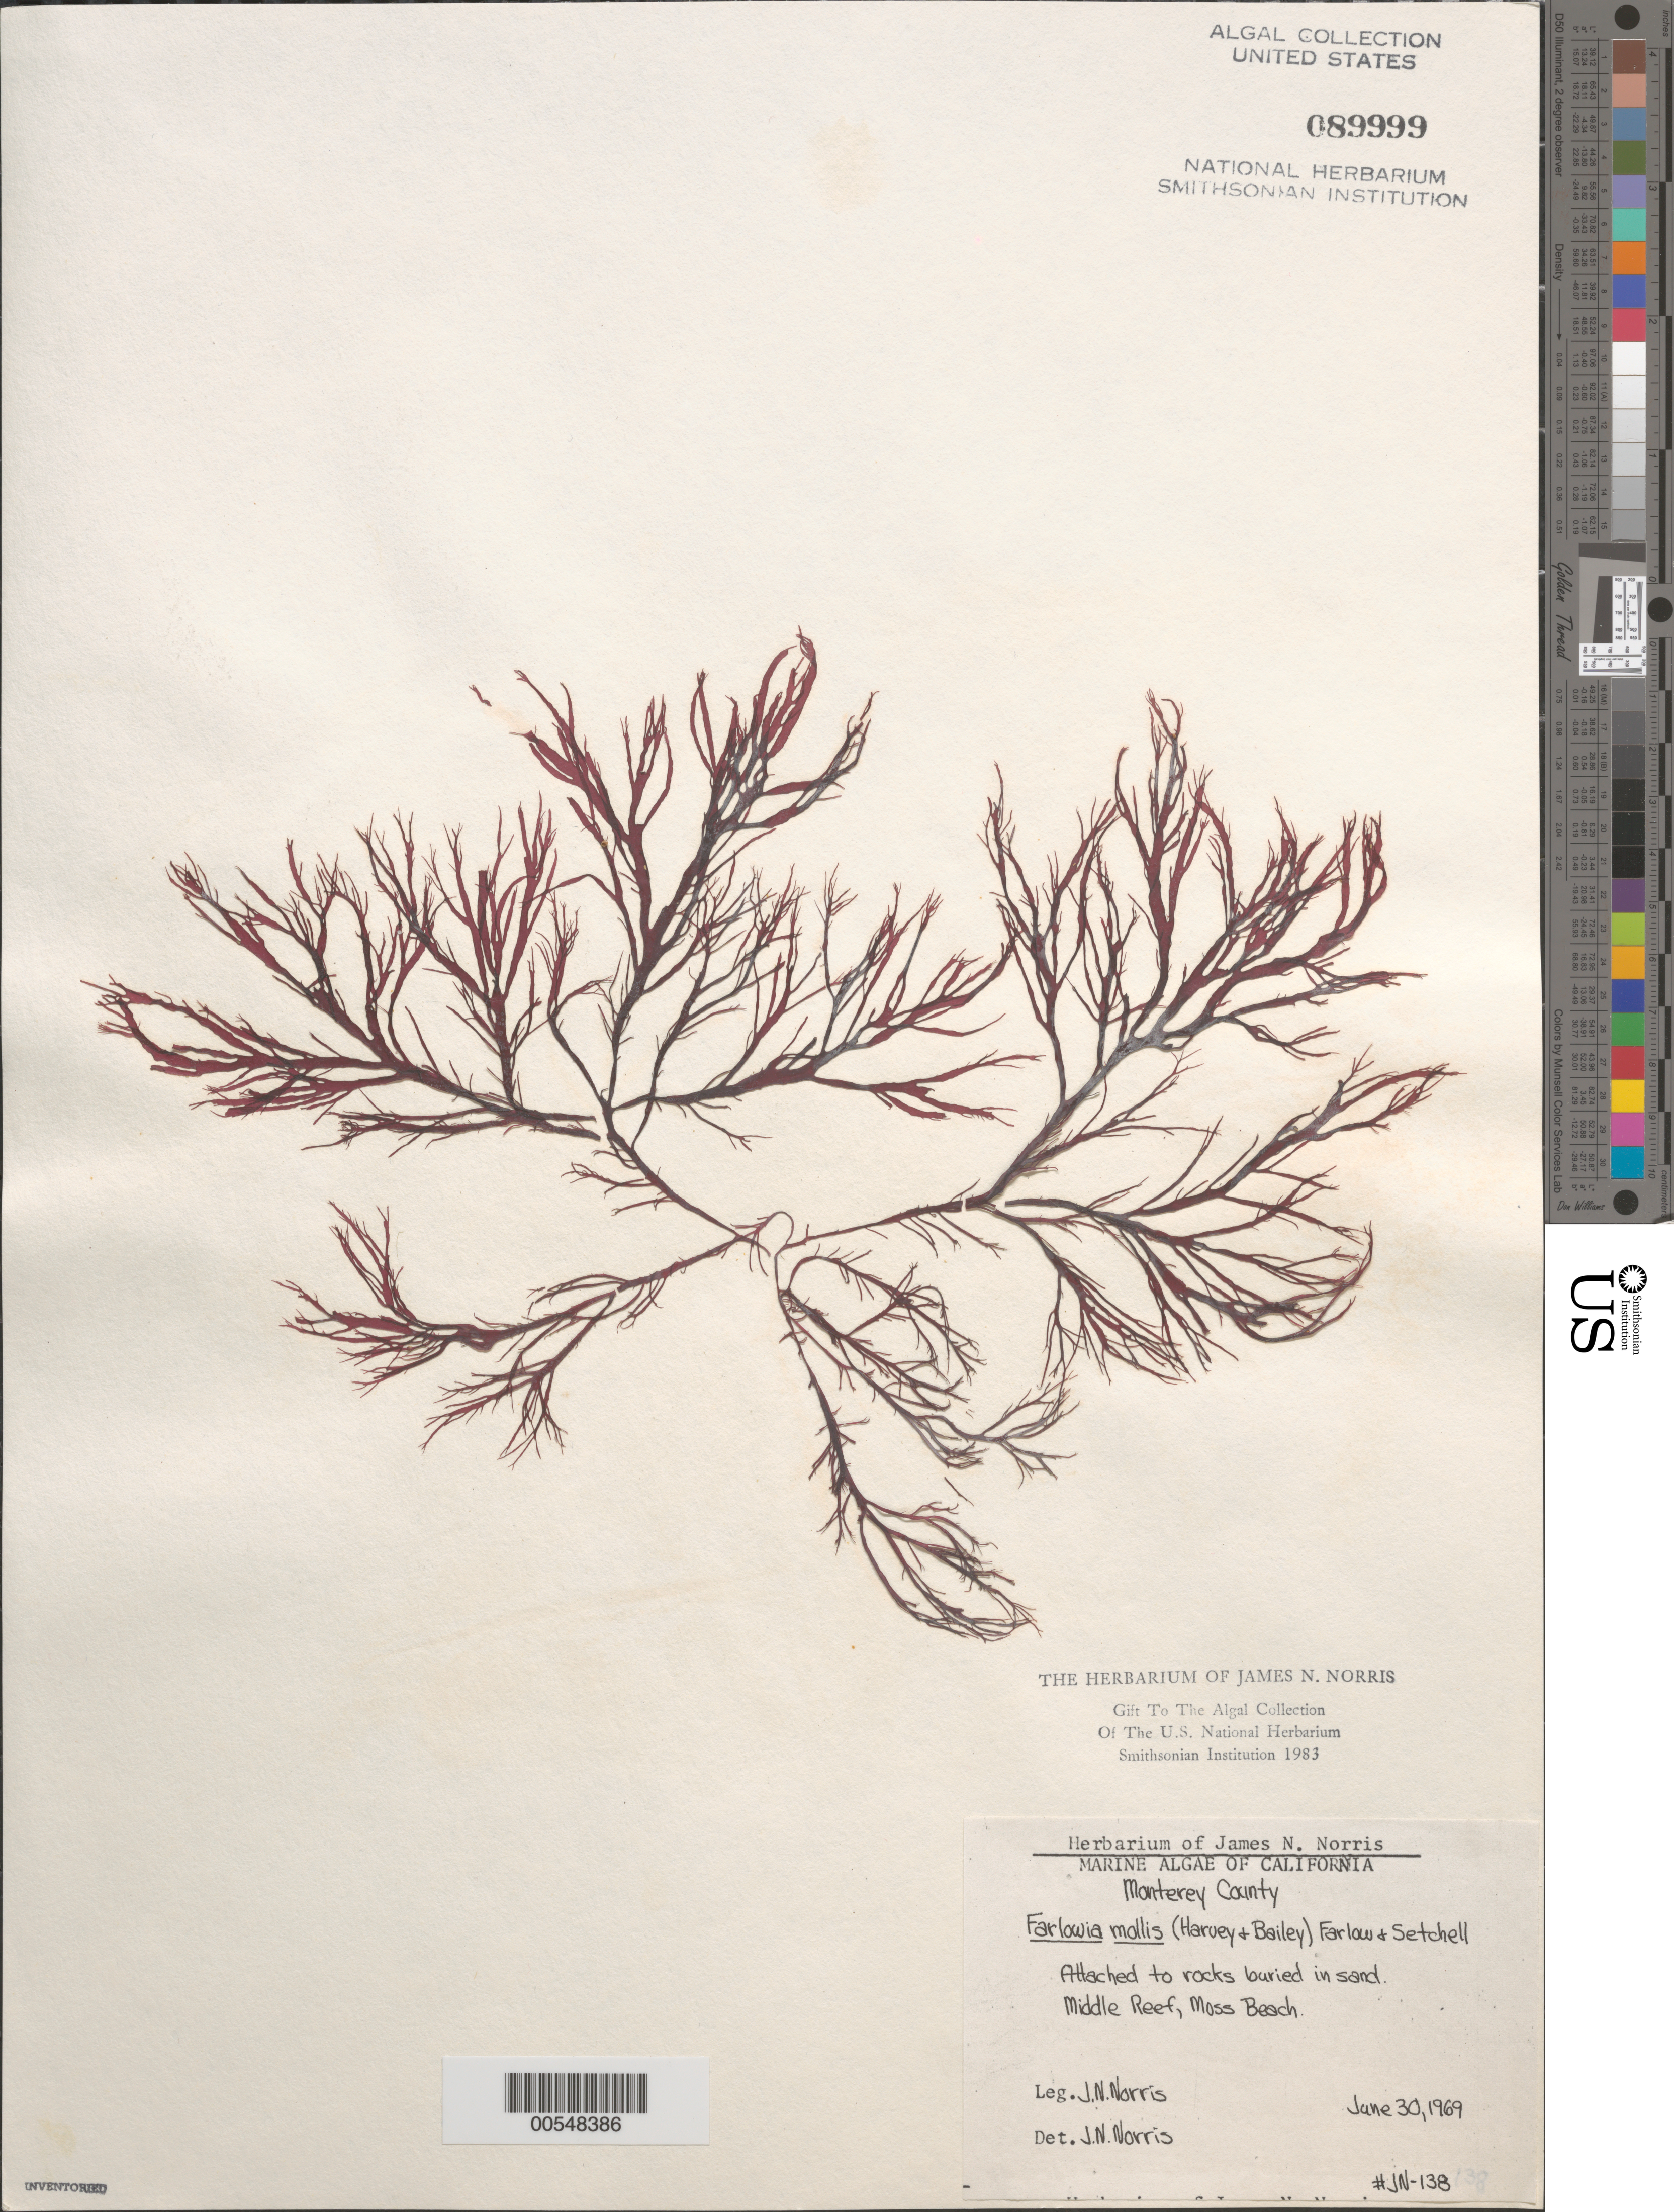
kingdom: Plantae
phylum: Rhodophyta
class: Florideophyceae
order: Gigartinales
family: Dumontiaceae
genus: Farlowia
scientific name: Farlowia mollis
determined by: Norris, James N.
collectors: J. N. Norris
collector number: JN-138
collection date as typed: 30 Jun 1969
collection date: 1969-06-30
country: United States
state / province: California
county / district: Monterey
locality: Middle Reef of Moss Beach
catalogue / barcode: US 89999